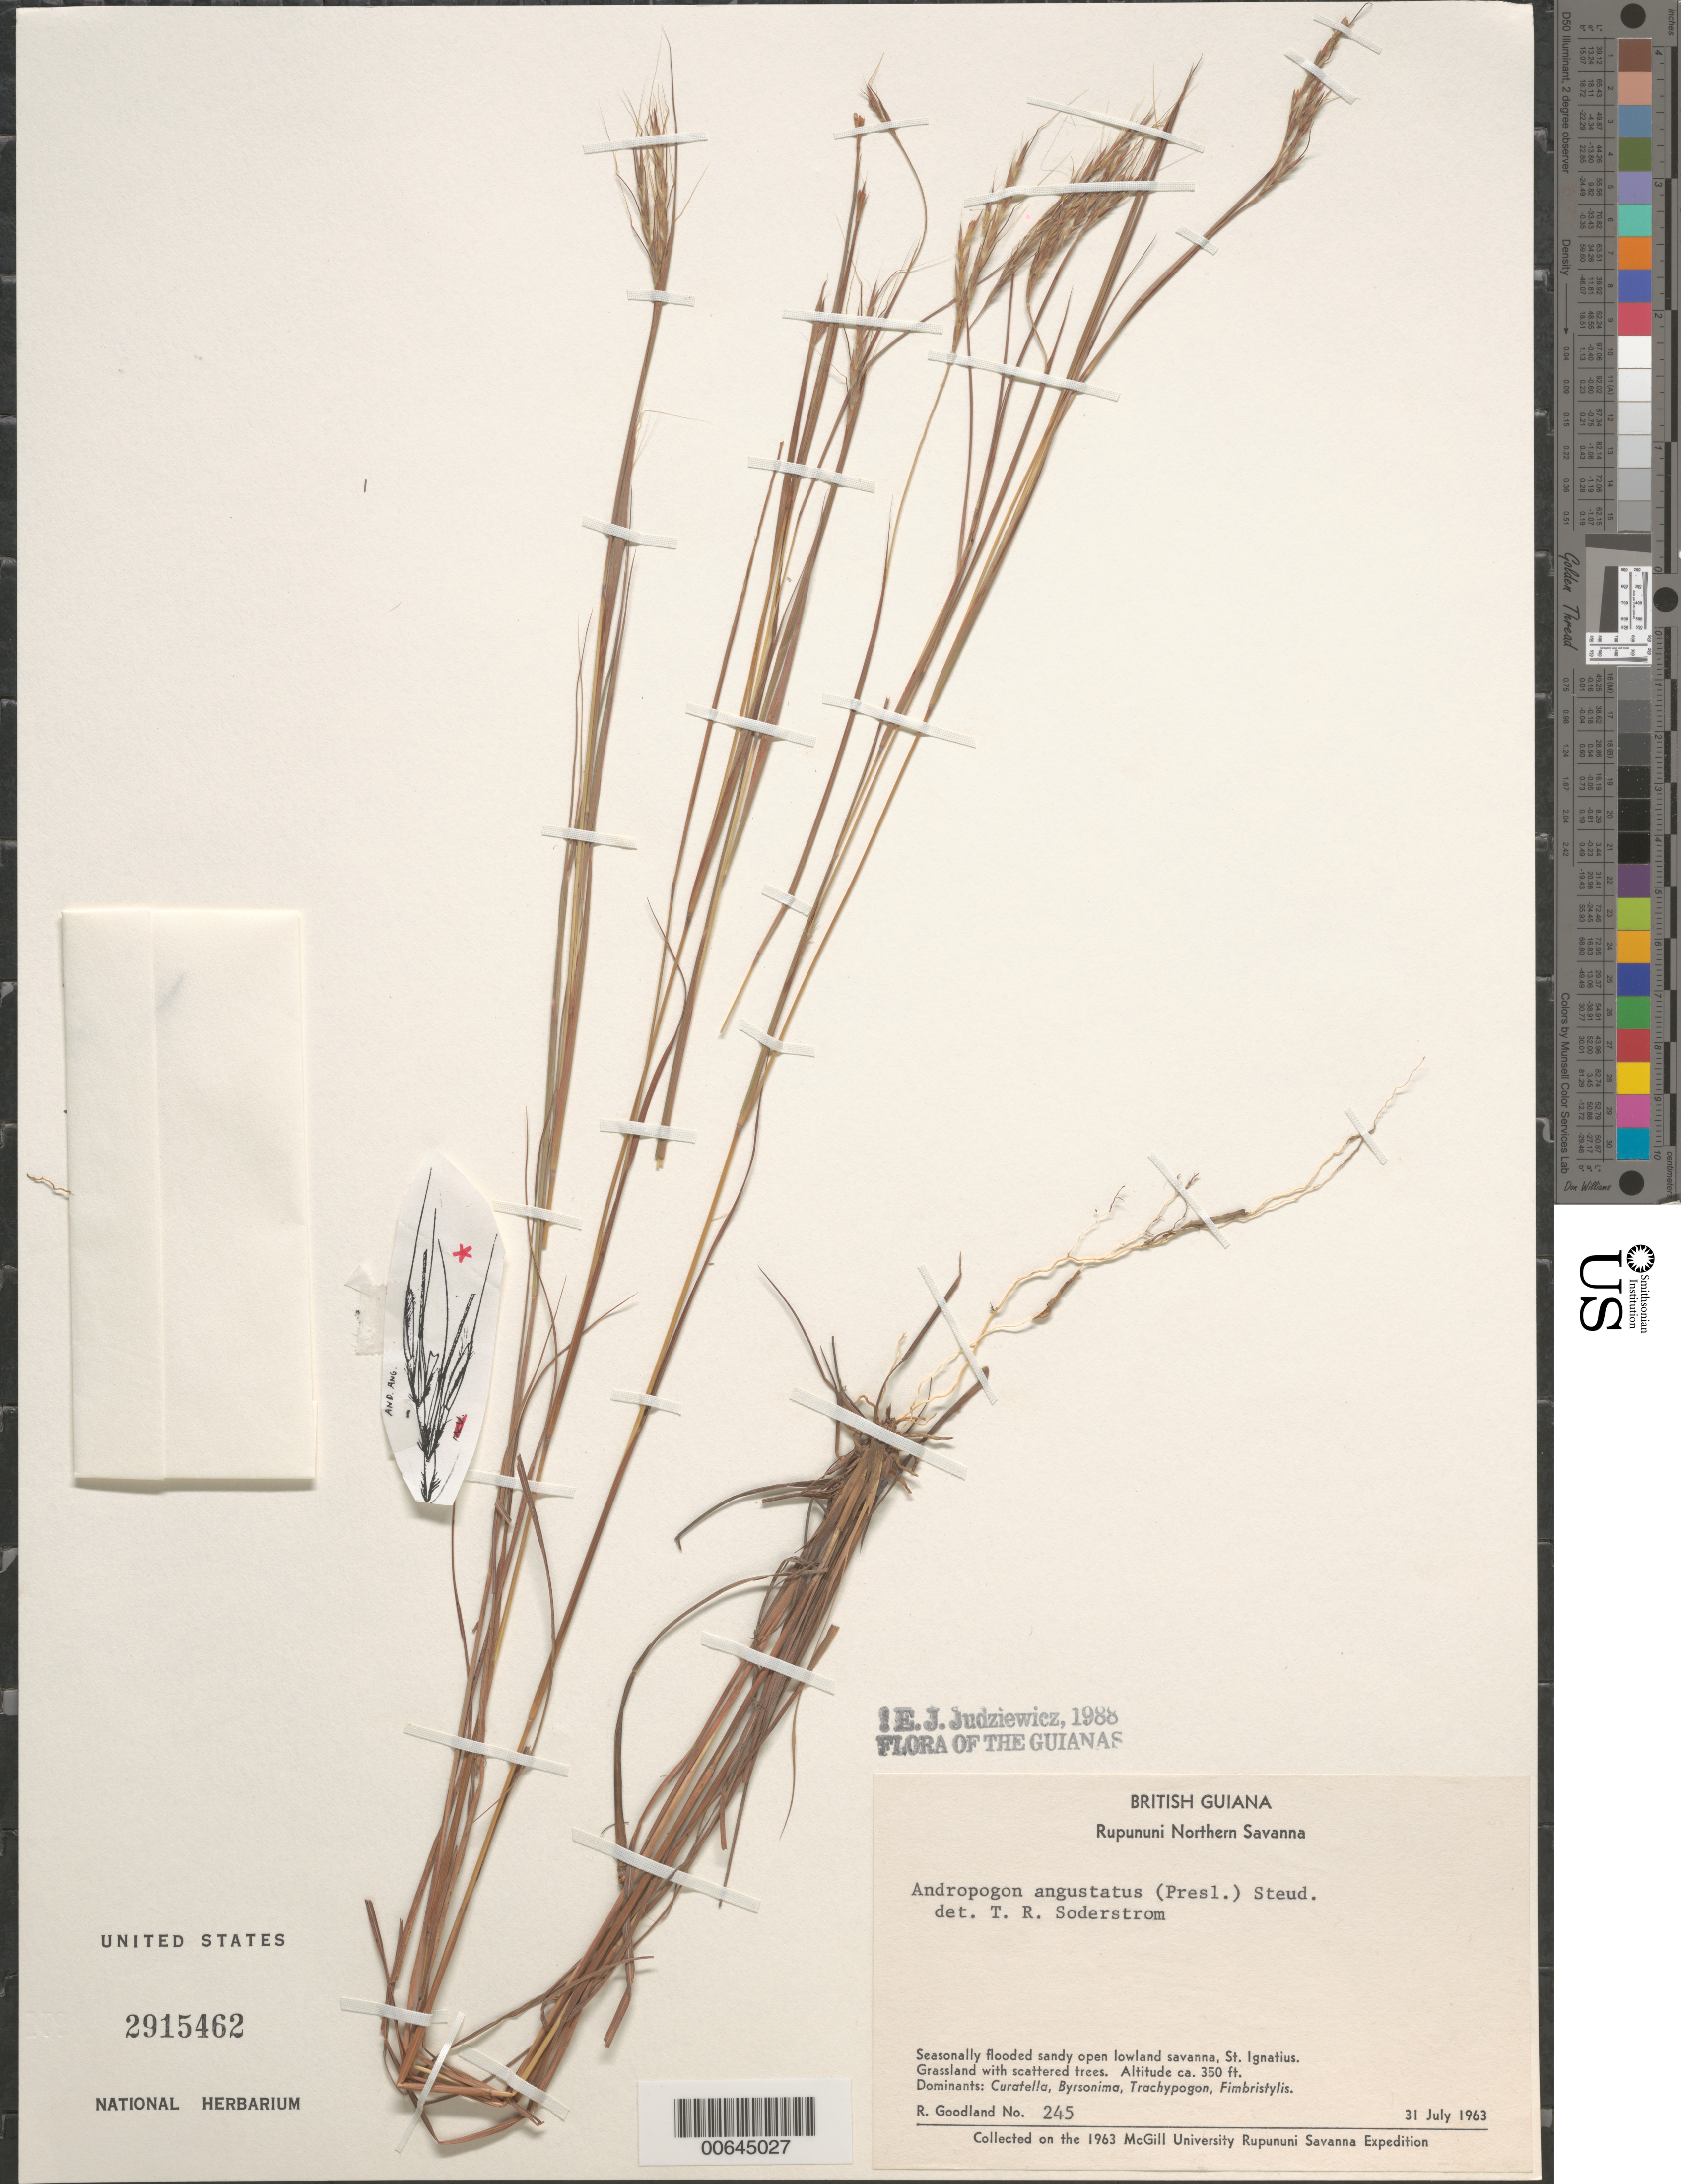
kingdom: Plantae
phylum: Tracheophyta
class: Liliopsida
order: Poales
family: Poaceae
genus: Andropogon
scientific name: Andropogon bicornis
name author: L.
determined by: Judziewicz, E. J.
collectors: R. Goodland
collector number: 245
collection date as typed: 31-Jul-63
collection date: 1963-07-31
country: Guyana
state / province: U. Takutu-U. Essequibo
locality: Rupununi Northern Savanna, St. Ignatius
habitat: Seasonally flooded sandy open lowland savanna. Grassland with scattered trees. Dominants: Curatella, Byrsonima, Trachypogon, Fimbristylis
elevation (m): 107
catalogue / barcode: US 2915462